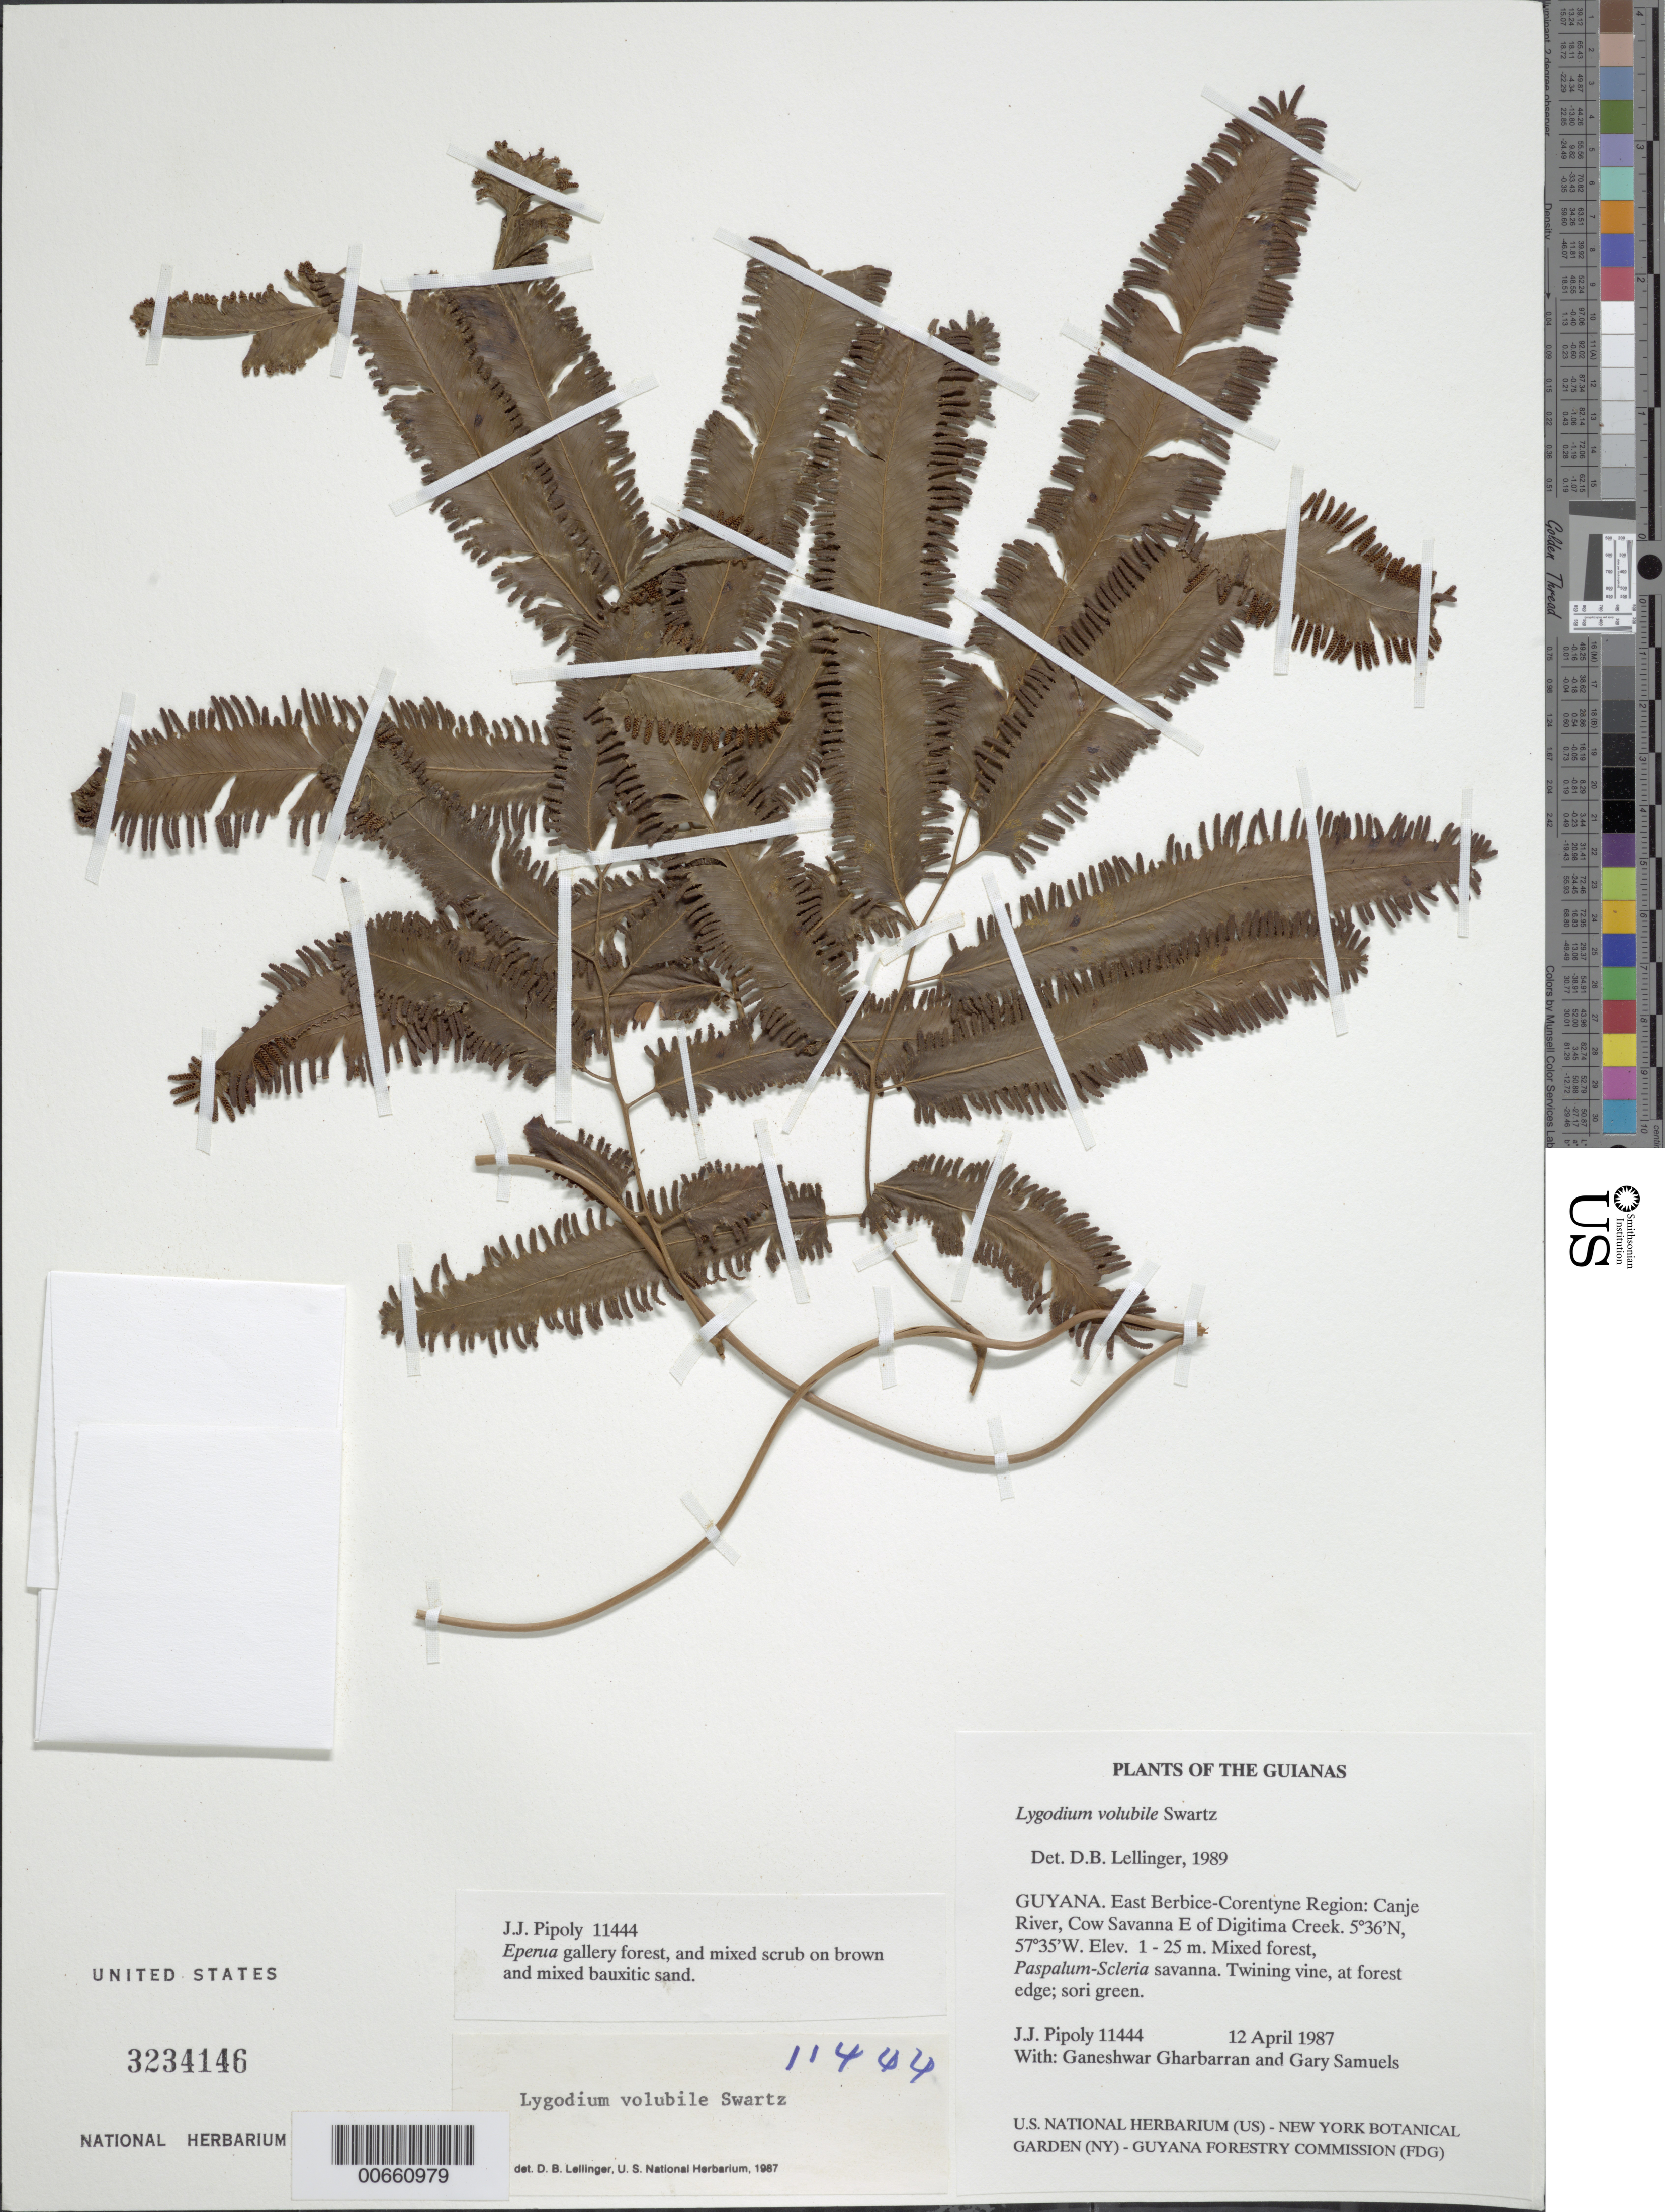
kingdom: Plantae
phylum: Tracheophyta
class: Polypodiopsida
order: Schizaeales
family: Lygodiaceae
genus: Lygodium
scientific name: Lygodium volubile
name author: Sw.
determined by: Lellinger, David B., (BOT), Smithsonian Institution - National Museum of Natural History (UNITED STATES)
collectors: J. J. Pipoly, G. Gharbarran & G. Samuels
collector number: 11444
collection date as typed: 12 April 1987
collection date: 1987-04-12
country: Guyana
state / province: E. Berbice-Corentyne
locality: Canje River, Cow Savanna E of Digitima Creek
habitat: Mixed forest, Paspalum-Scleria savanna, Eperua gallery forest and mixed scrub on brown and mixed bauxitic sand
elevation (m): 1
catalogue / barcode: US 3234146